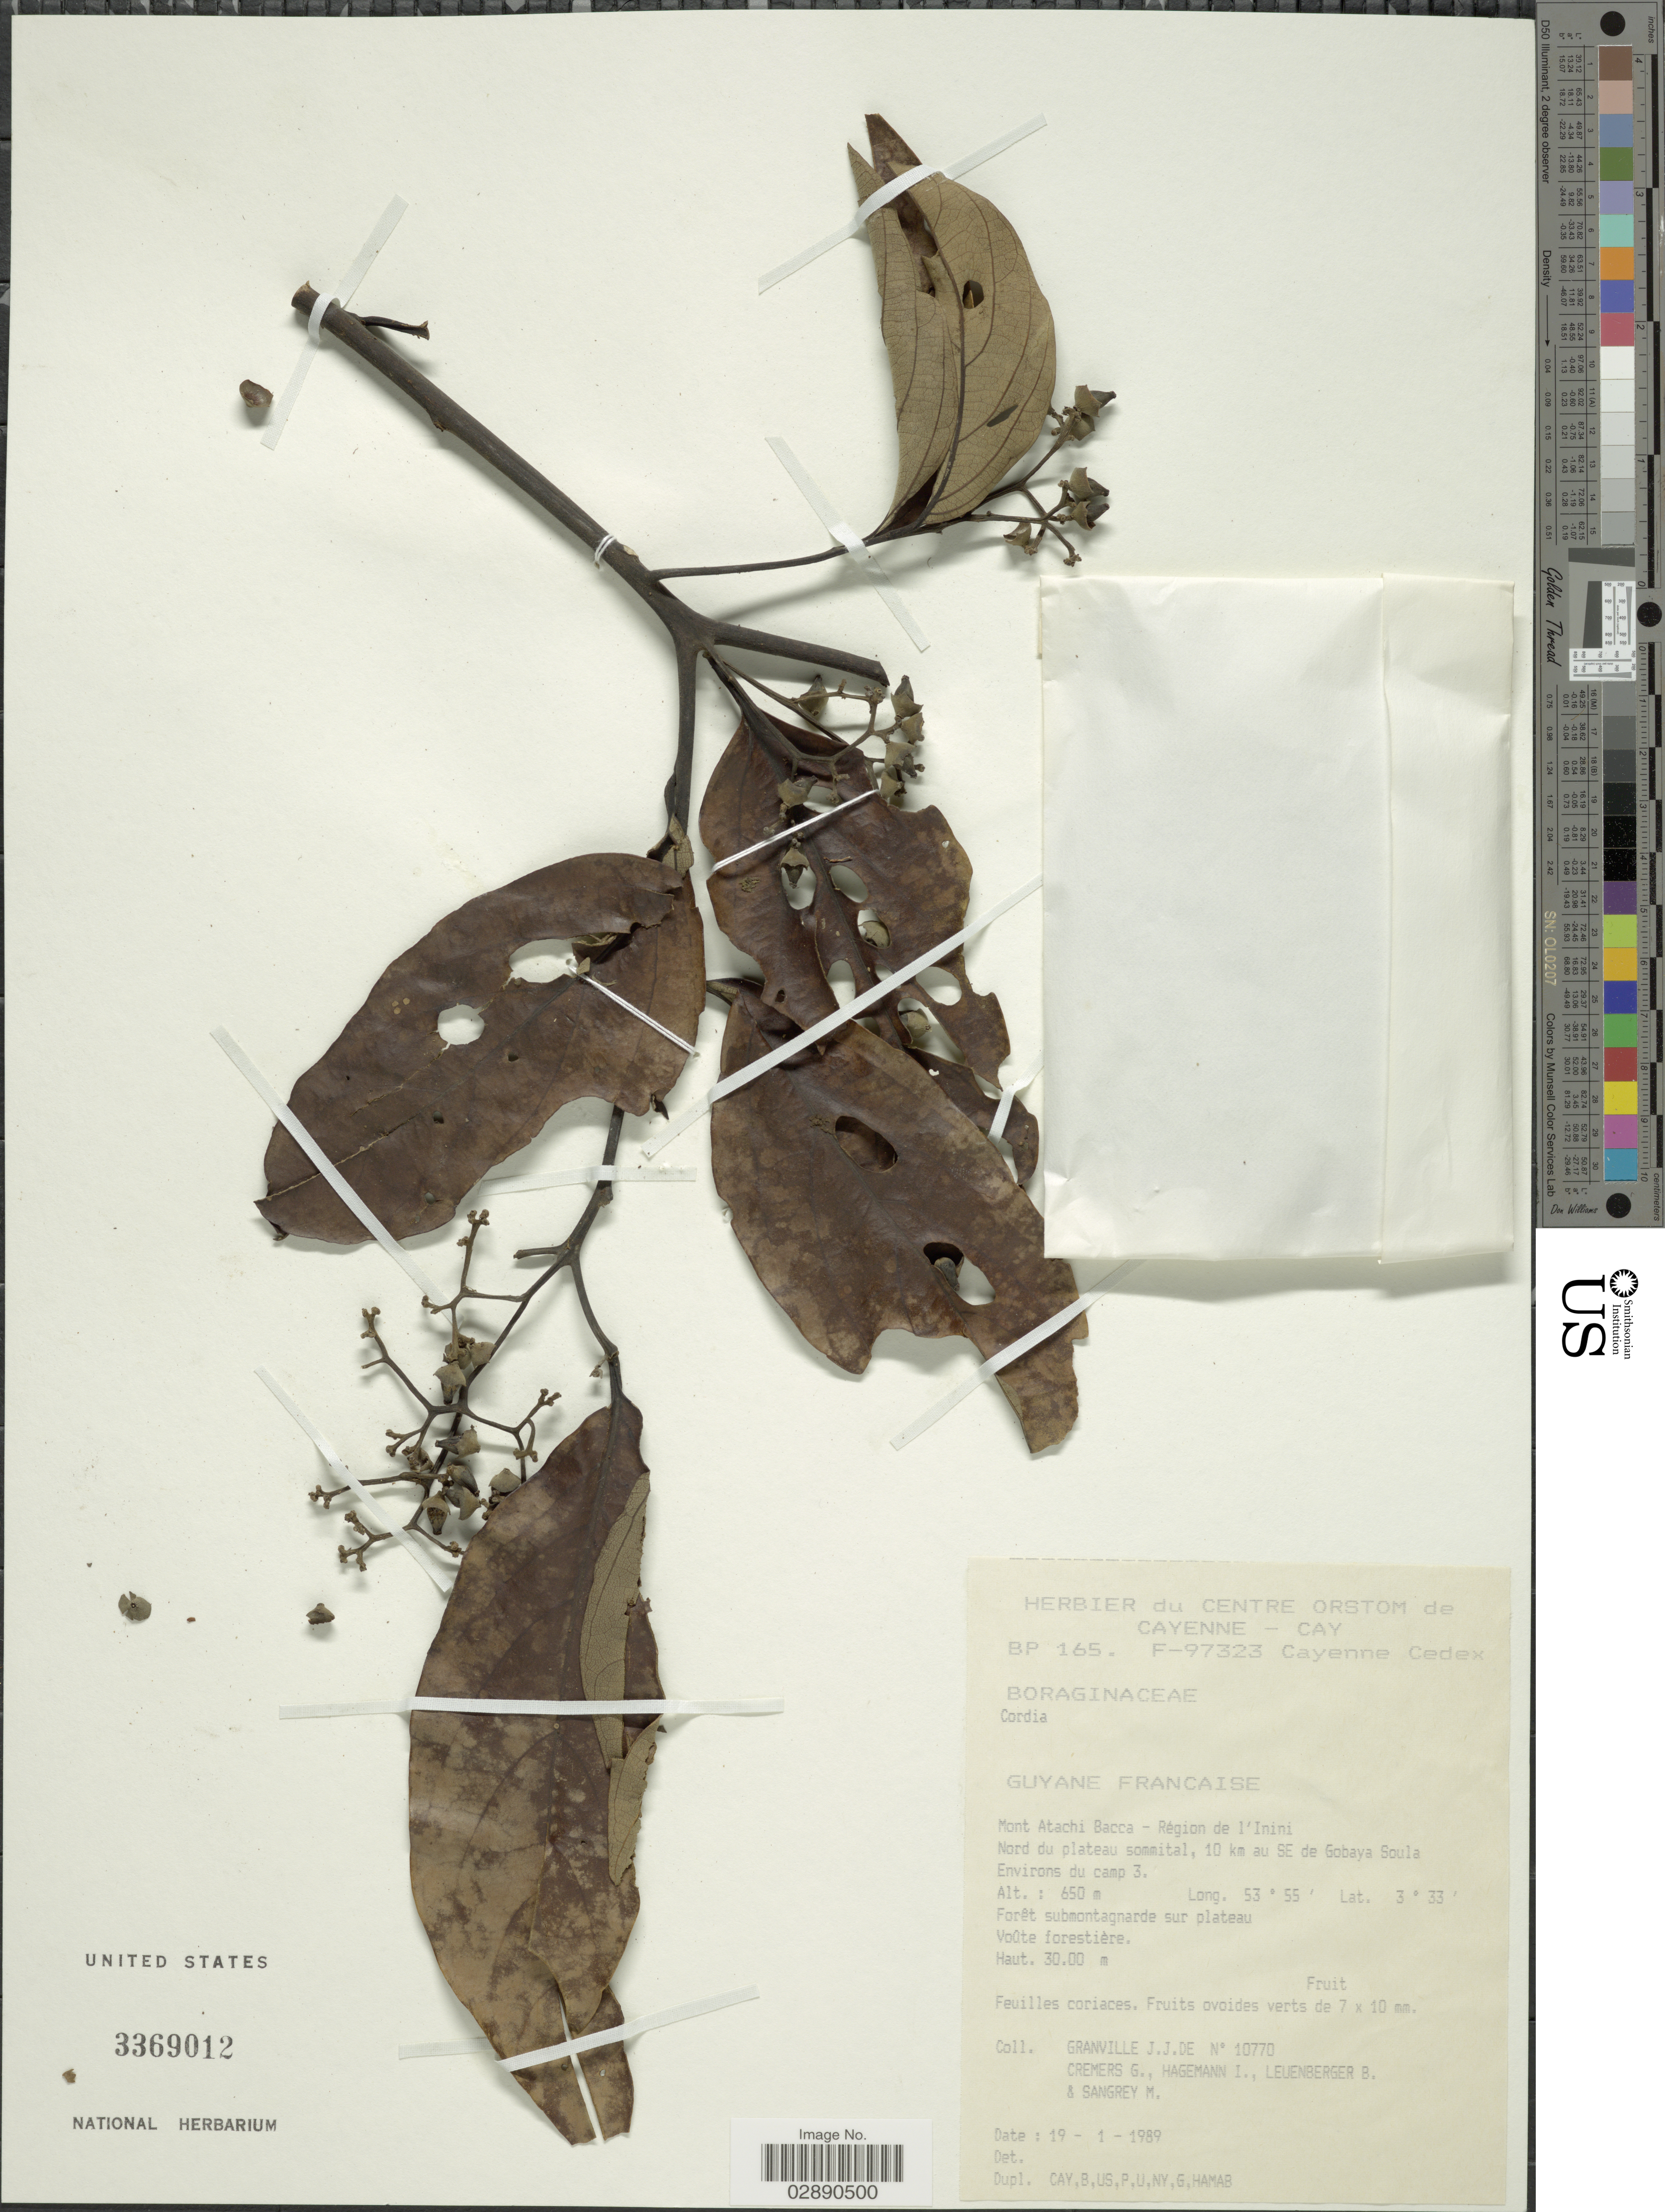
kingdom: Plantae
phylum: Tracheophyta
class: Magnoliopsida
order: Boraginales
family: Cordiaceae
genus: Cordia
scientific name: Cordia bicolor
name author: A. DC.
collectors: J.-J. de Granville, G. Cremers, I. Hagemann, B. Leuenberger & M. Sangrey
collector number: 10770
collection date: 1989-01-19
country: French Guiana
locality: Guyane Francaise. Mont Atachi Bacca - Région de l'Inini. Nord du plateau sommital, 10 km au SE de Gobaya Soula. Environs du camp 3.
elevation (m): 650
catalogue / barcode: US 3369012